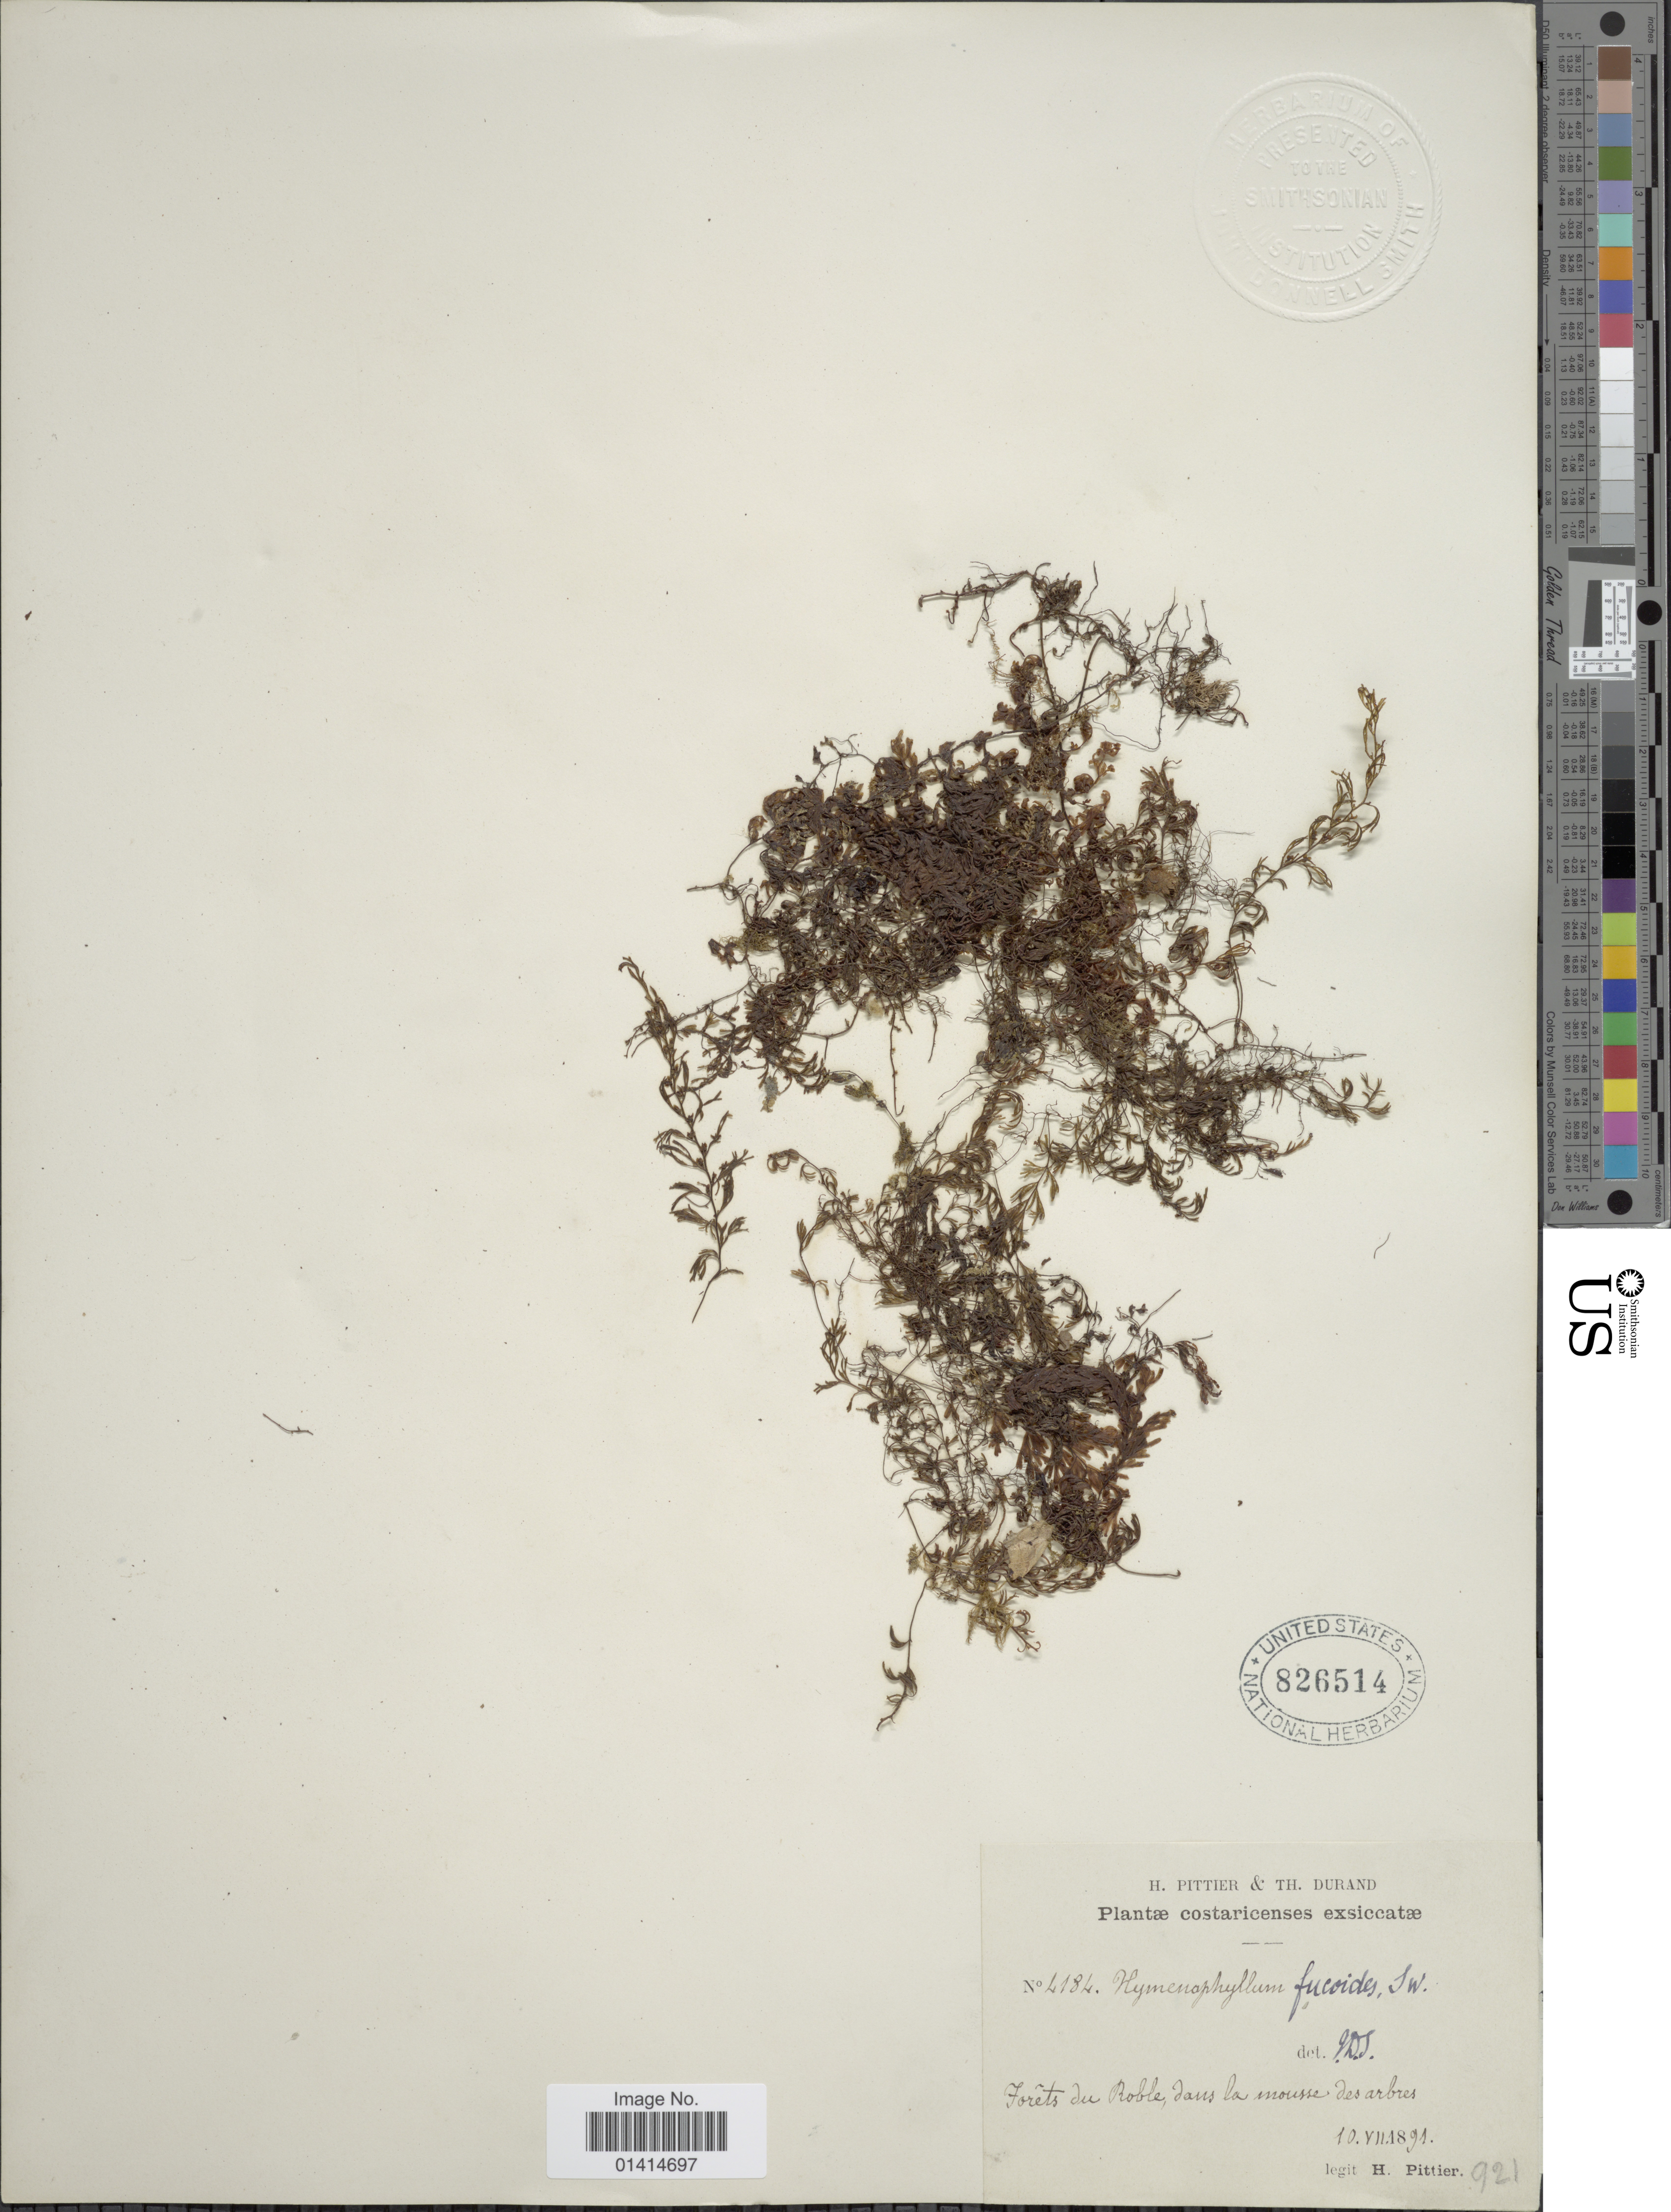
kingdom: Plantae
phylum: Tracheophyta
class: Polypodiopsida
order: Hymenophyllales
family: Hymenophyllaceae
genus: Hymenophyllum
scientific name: Hymenophyllum tunbrigense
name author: (L.) Small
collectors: H. F. Pittier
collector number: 921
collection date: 1891-07-10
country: Costa Rica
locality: Forets du Roble, dans la mousse des arbres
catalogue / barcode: US 826514